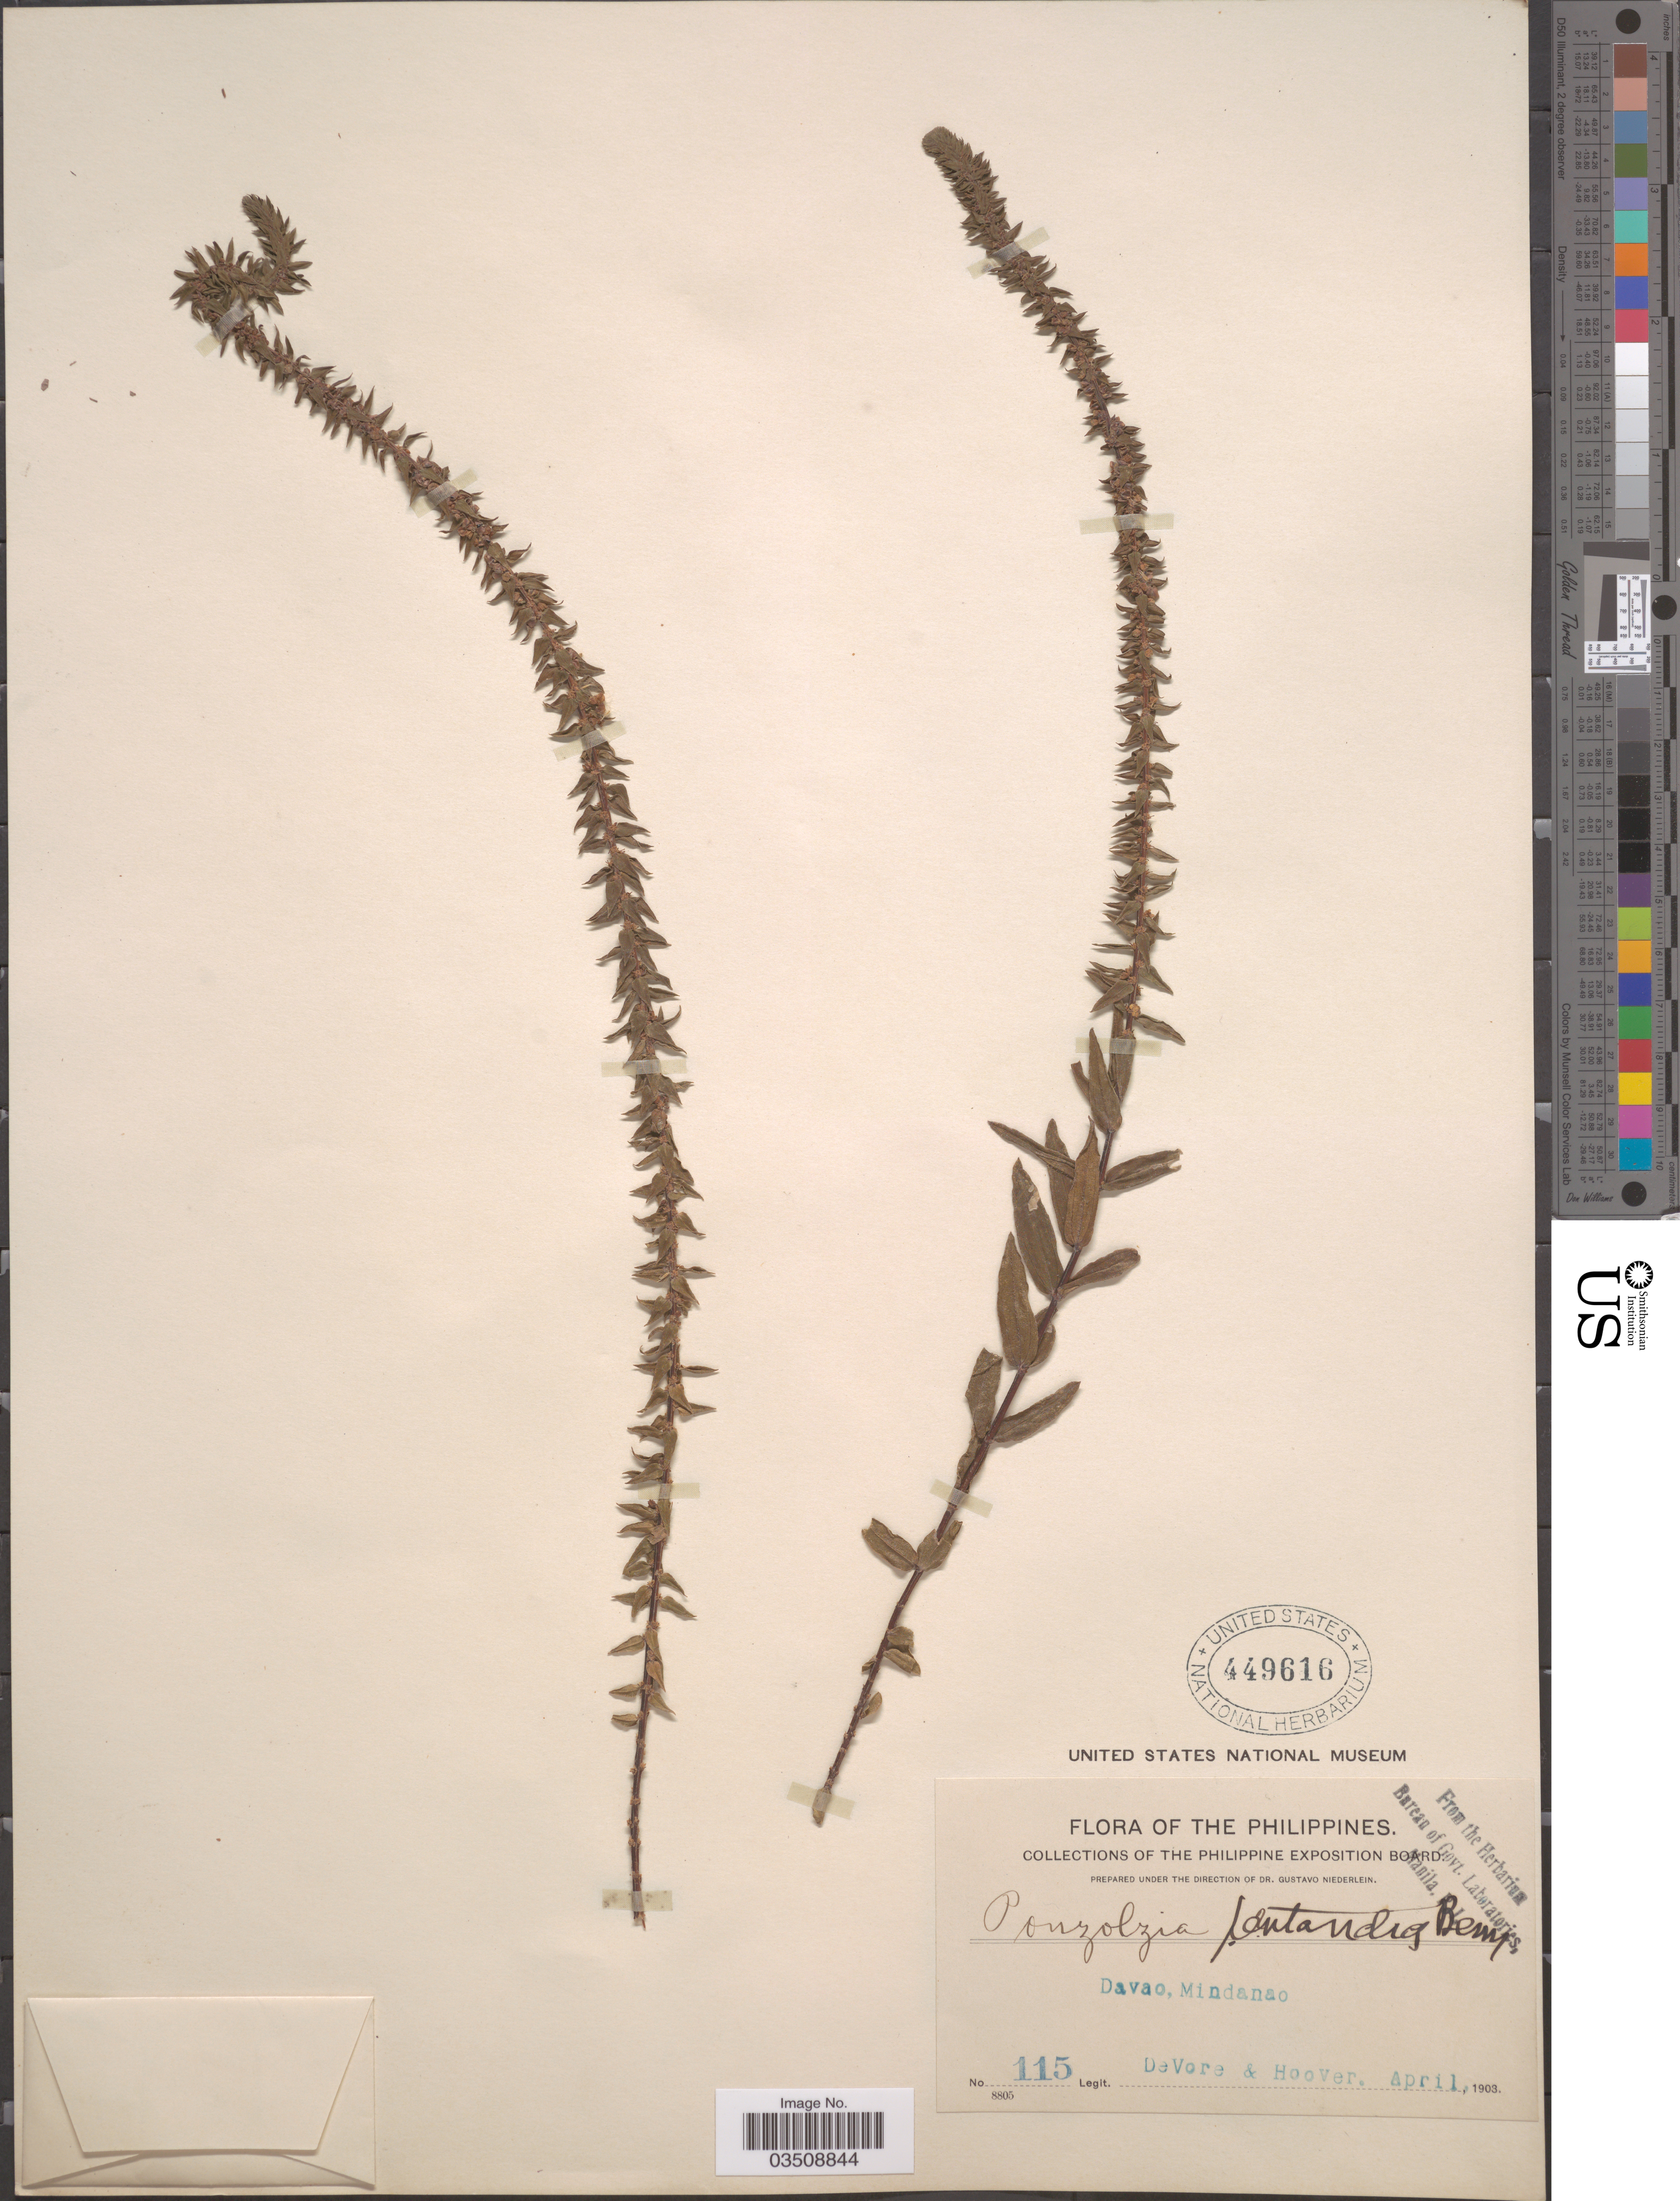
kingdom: Plantae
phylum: Tracheophyta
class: Magnoliopsida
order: Rosales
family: Urticaceae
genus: Gonostegia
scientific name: Gonostegia pentandra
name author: (Roxb.) Miq.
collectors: B. F. DeVore & -- Hoover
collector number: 115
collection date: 1903-04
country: Philippines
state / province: Davao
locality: Mindanao.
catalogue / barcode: US 449616